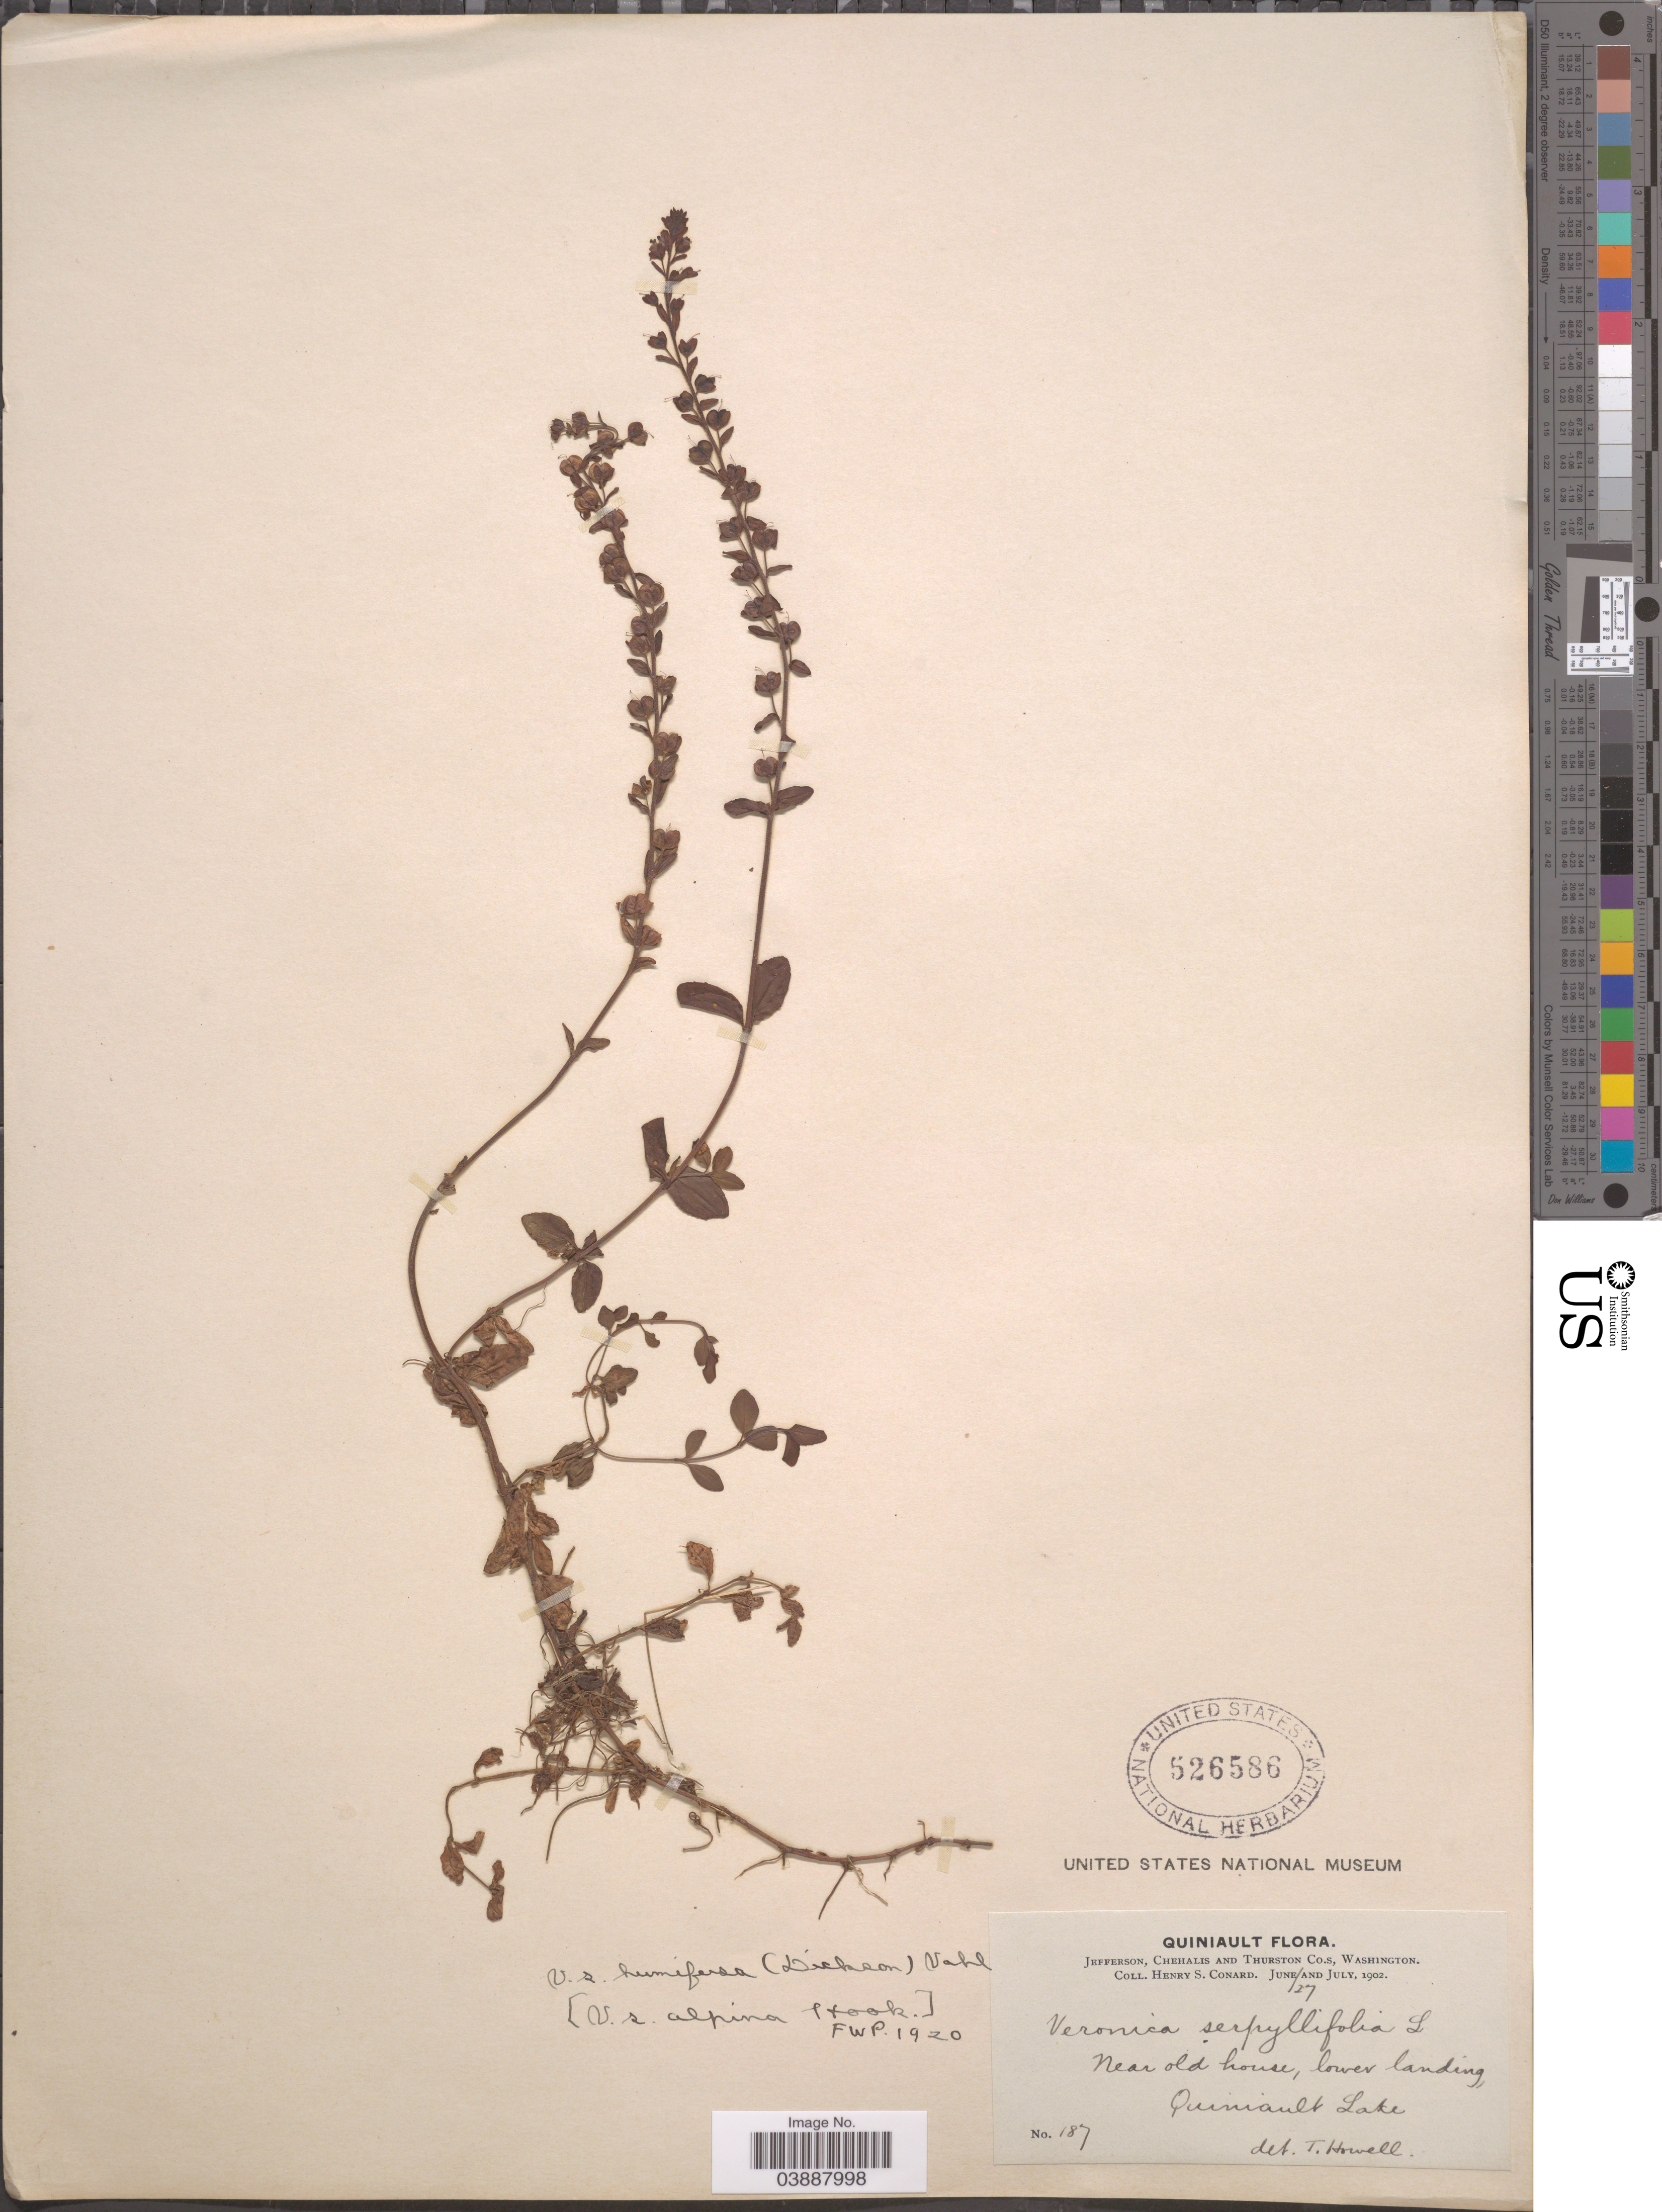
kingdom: Plantae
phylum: Tracheophyta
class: Magnoliopsida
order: Lamiales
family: Plantaginaceae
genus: Veronica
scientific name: Veronica serpyllifolia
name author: L.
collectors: H. S. Conard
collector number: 187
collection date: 1902-06-27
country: United States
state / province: Washington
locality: Quiniault. Near old house, lower landing, Quiniault Lake.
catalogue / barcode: US 526586